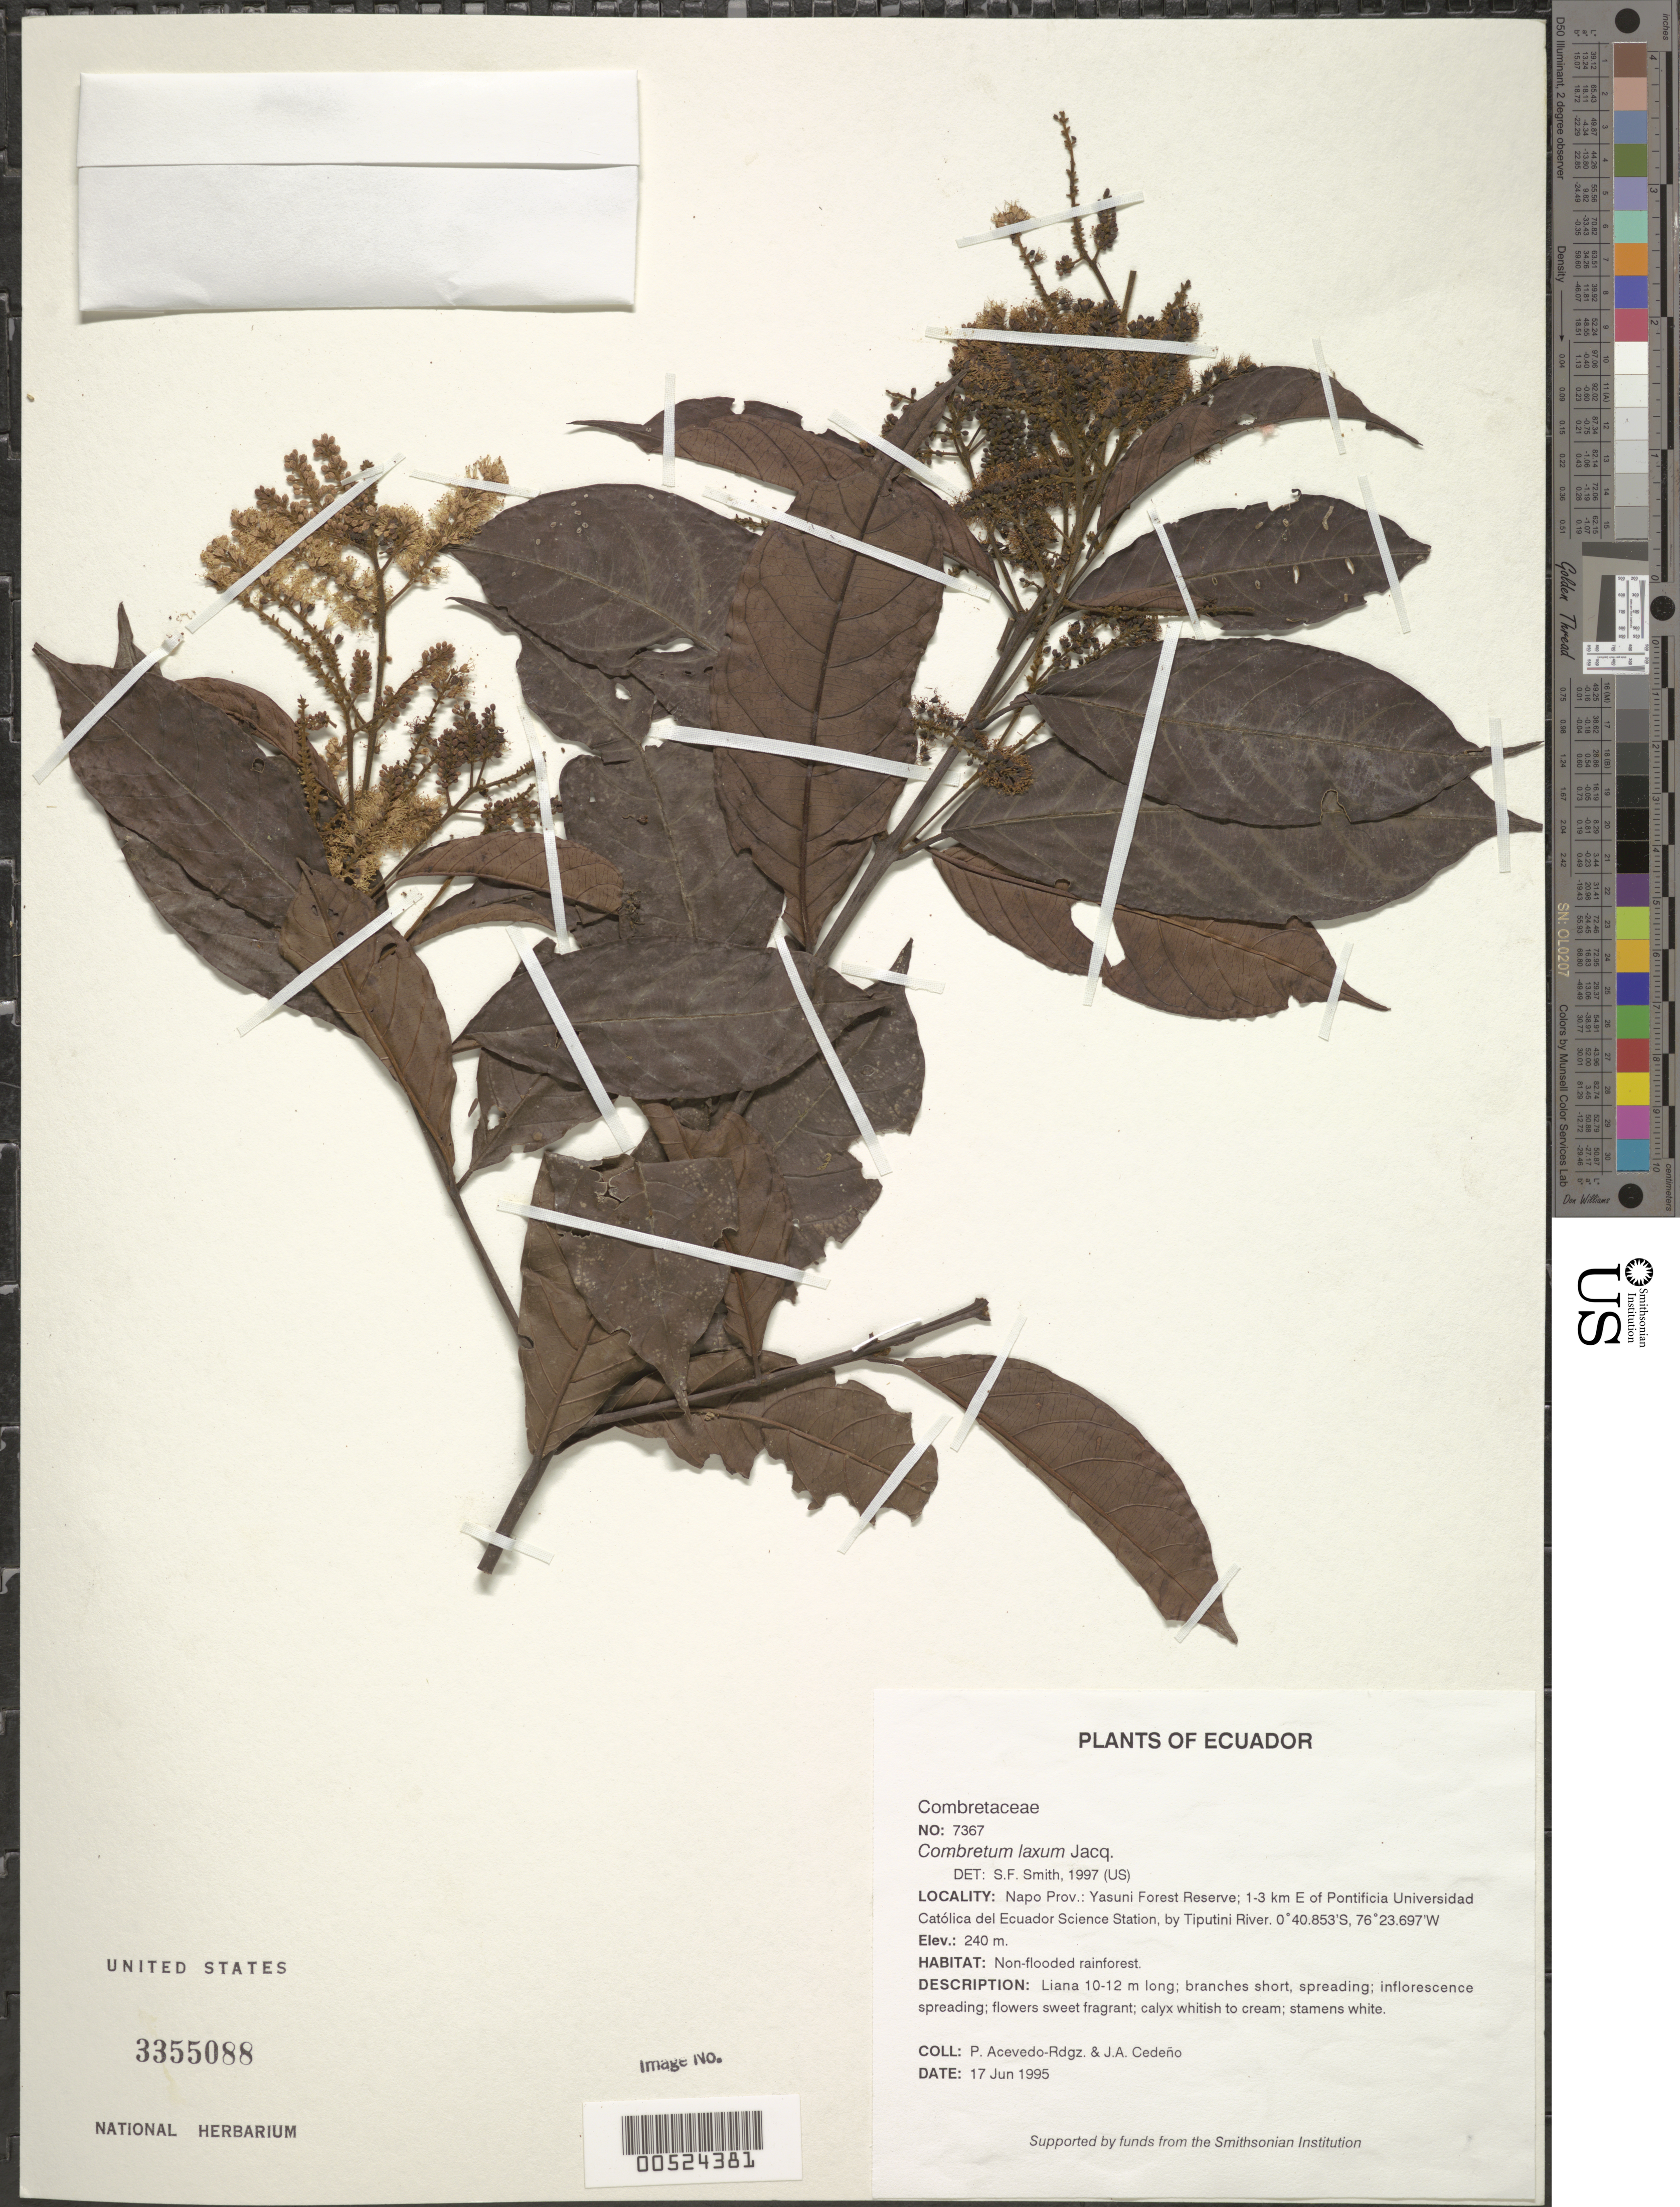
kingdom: Plantae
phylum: Tracheophyta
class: Magnoliopsida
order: Myrtales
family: Combretaceae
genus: Combretum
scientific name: Combretum laxum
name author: Jacq.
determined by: Smith, Stephen F., (US), NMNH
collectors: P. Acevedo-Rodr. & J. A. Cedeño M.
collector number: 7367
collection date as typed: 17 Jun 1995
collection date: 1995-06-17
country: Ecuador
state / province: Napo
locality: Napo Prov.: Yasuni Forest Reserve; 1-3 km E of Pontificia Universidad Católica del Ecuador Science Station by Tiputini River.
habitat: Non-flooded rainforest.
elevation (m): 240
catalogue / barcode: US 3355088